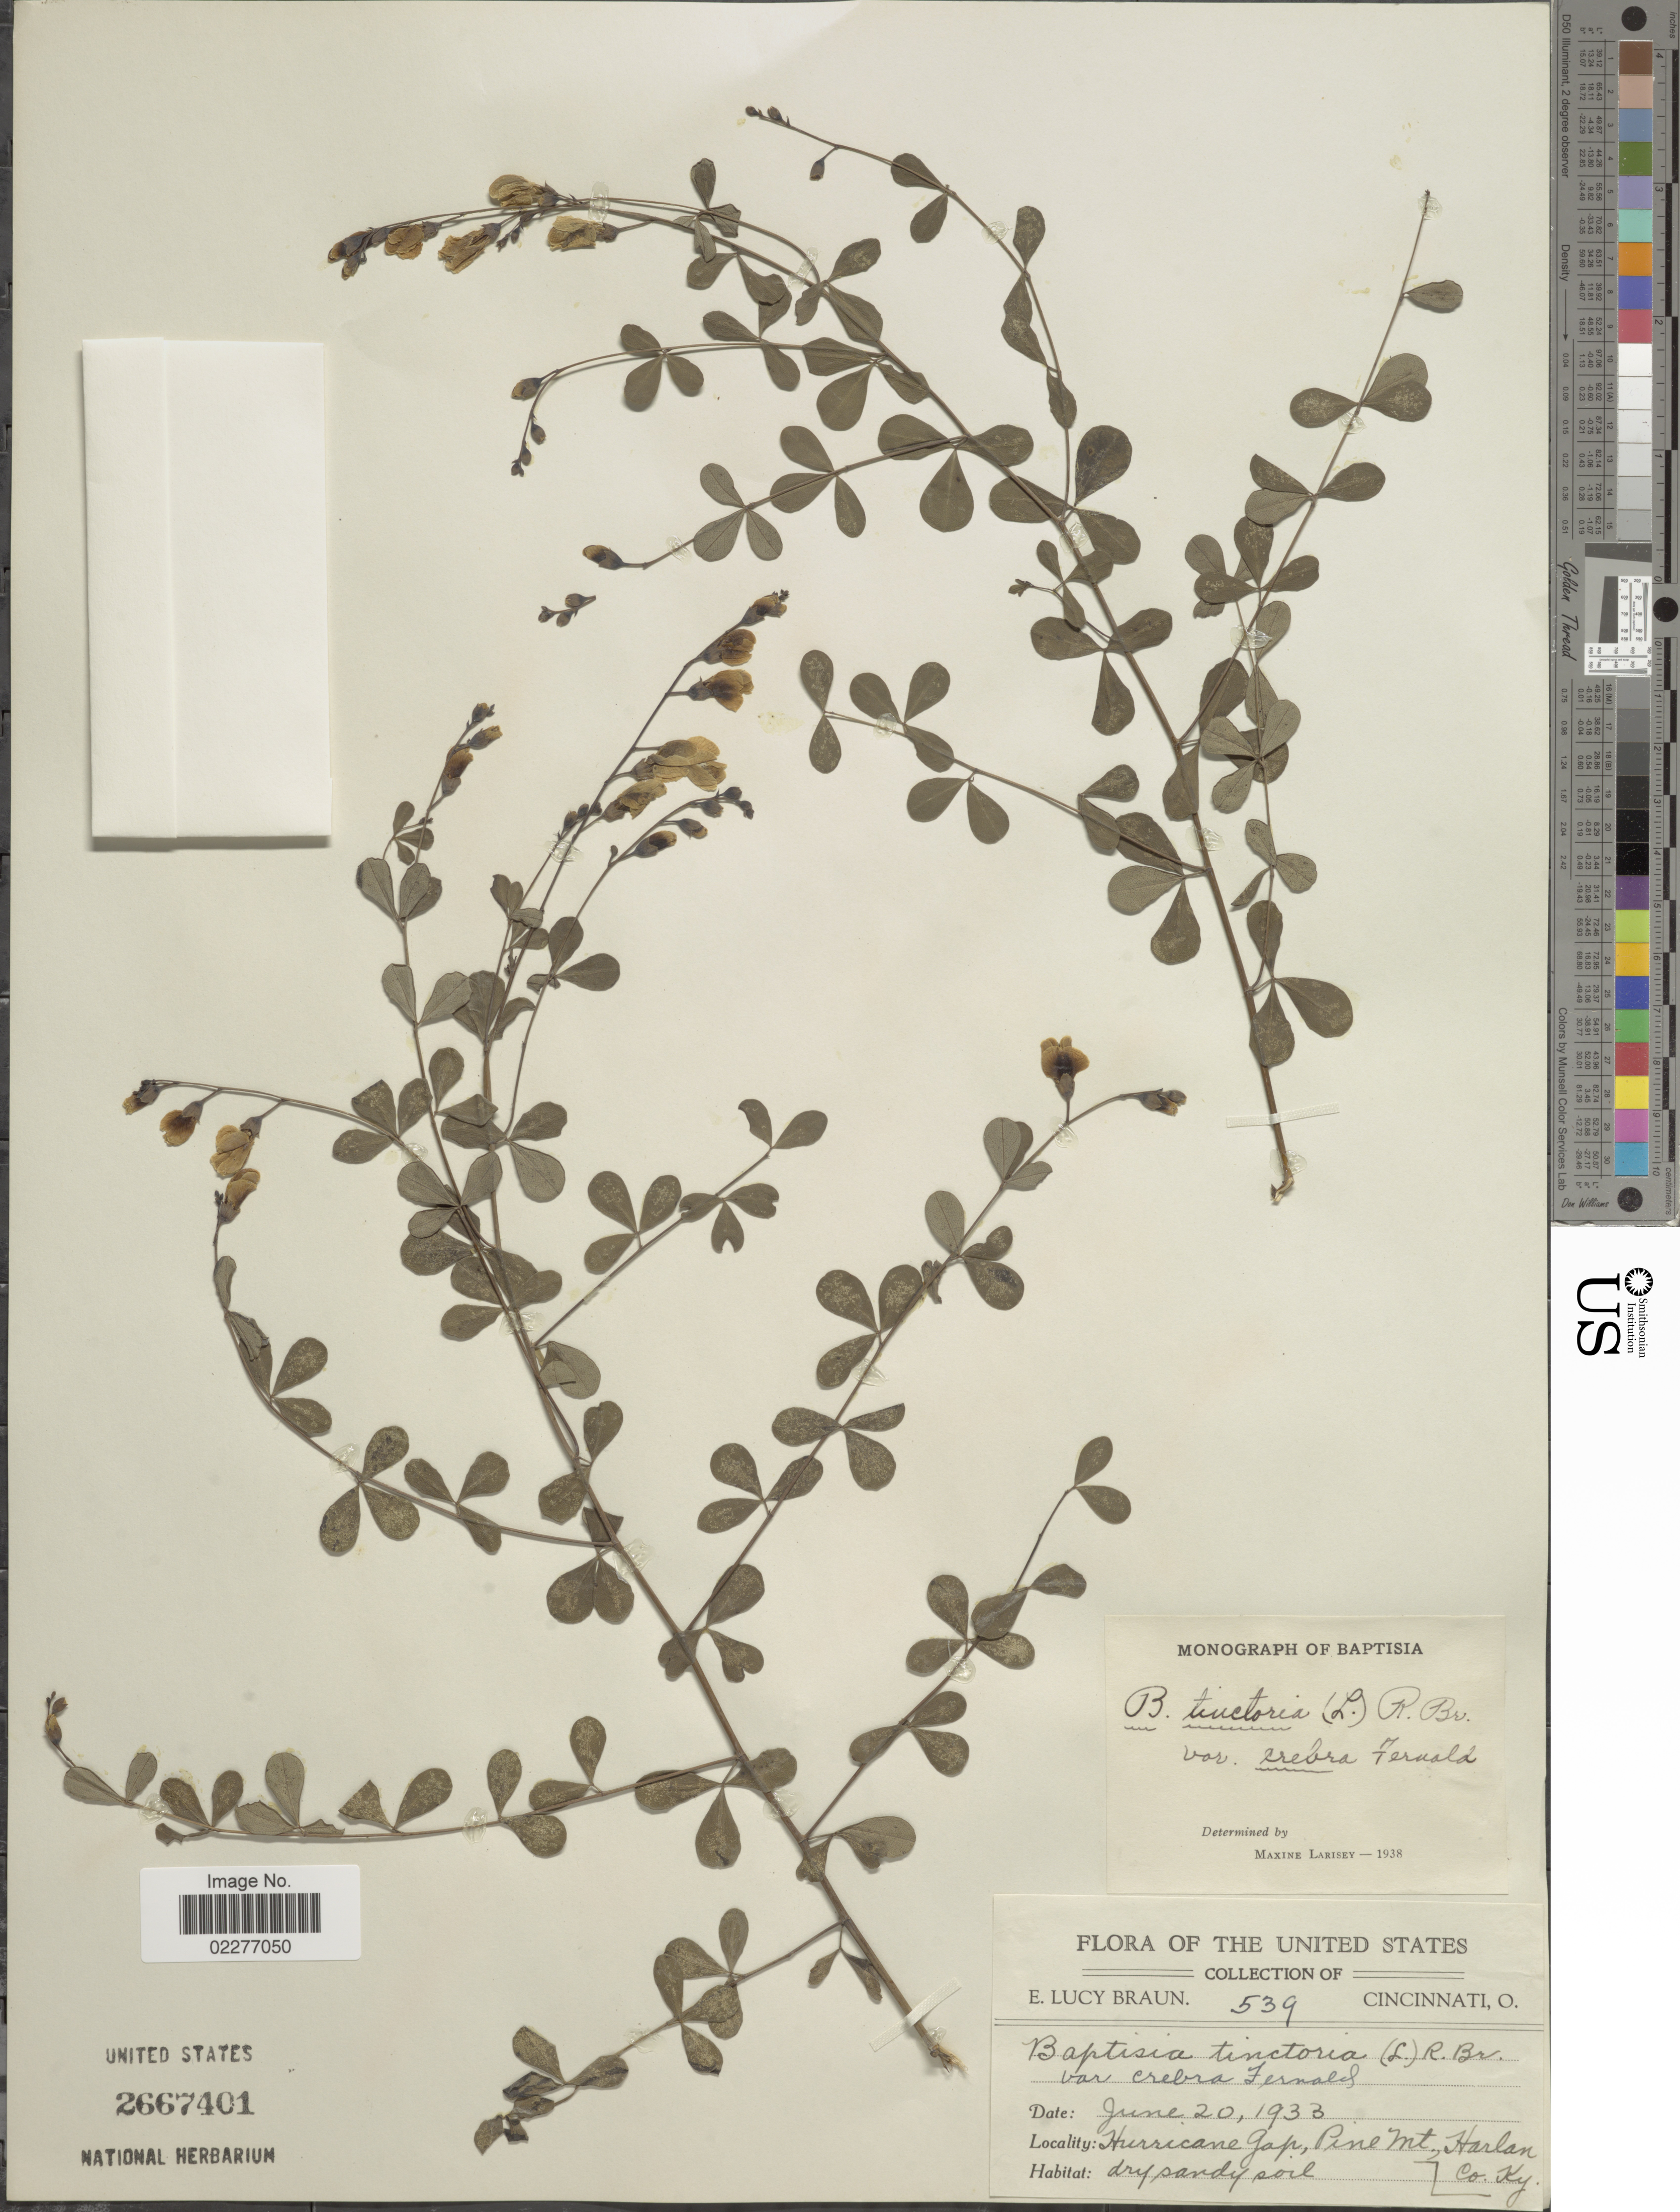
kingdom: Plantae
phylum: Tracheophyta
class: Magnoliopsida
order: Fabales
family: Fabaceae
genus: Baptisia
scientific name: Baptisia tinctoria var. crebra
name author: Fernald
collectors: E. L. Braun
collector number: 539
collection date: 1933-06-20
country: United States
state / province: Kentucky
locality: Hurricane Gap, Pine Mt., Harlan Co, dry sandy soil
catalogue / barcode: US 2667401